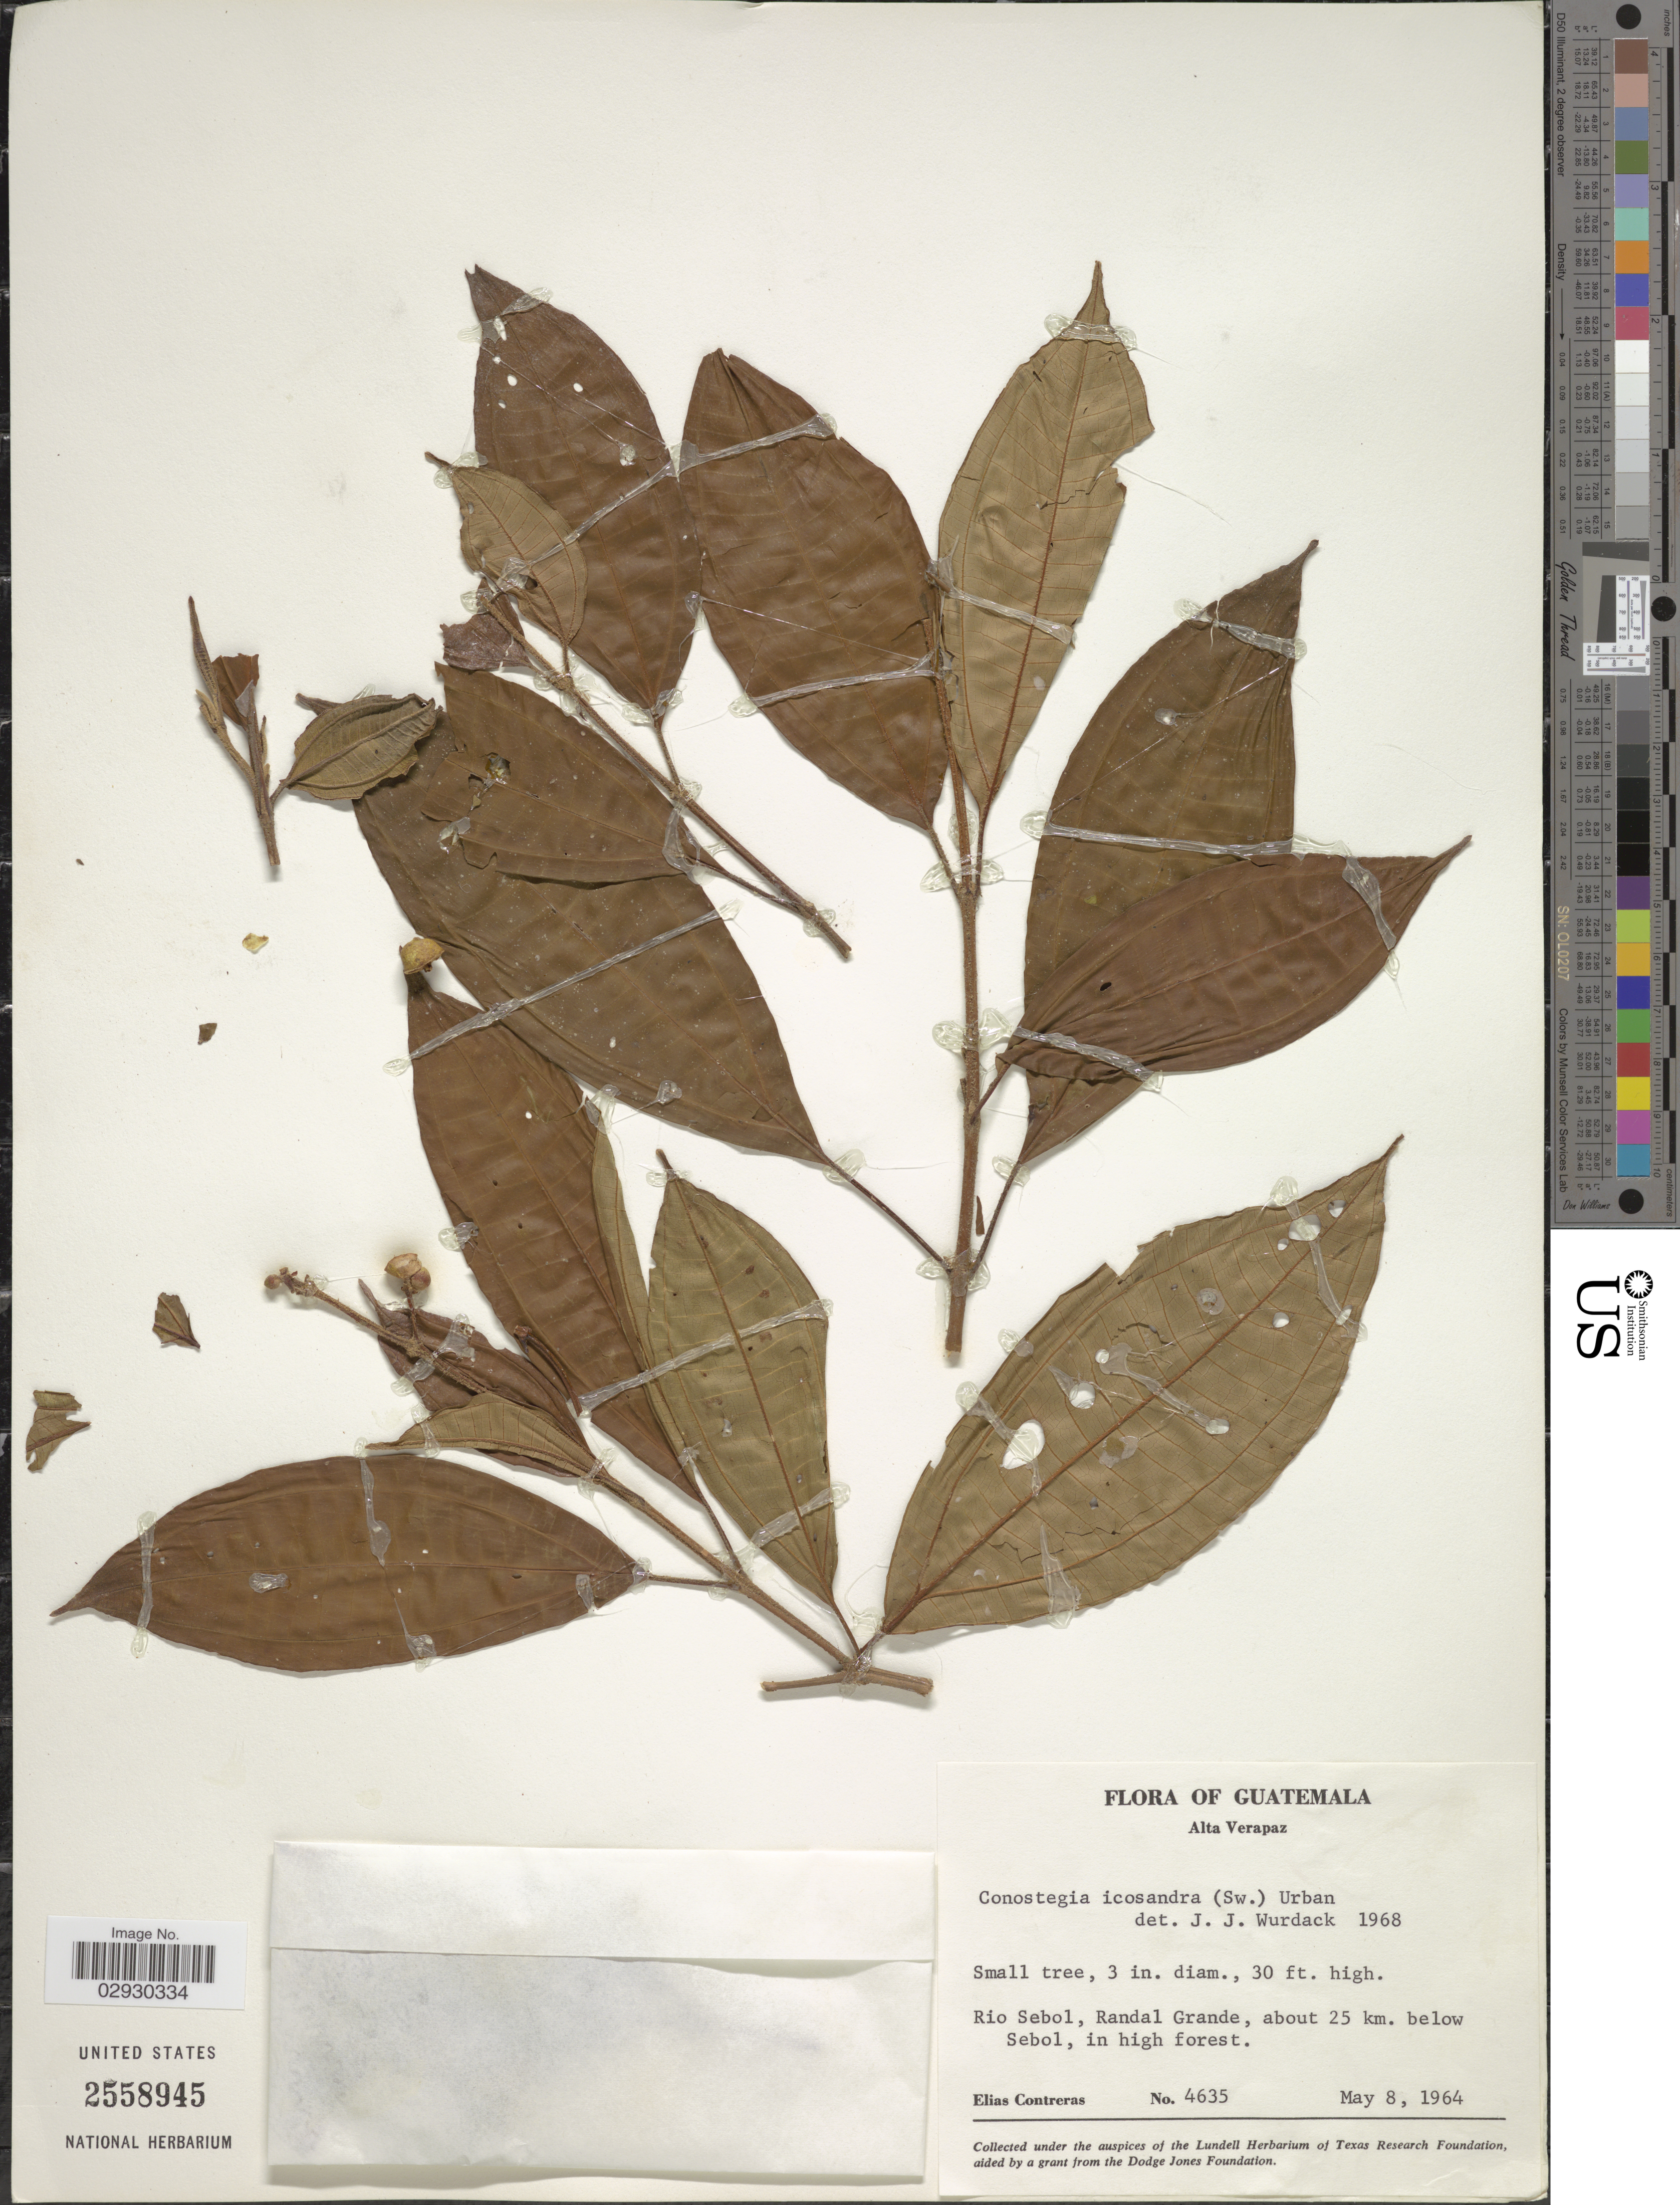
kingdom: Plantae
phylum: Tracheophyta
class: Magnoliopsida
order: Myrtales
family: Melastomataceae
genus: Conostegia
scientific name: Conostegia icosandra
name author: (Sw.) Urb.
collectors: E. Contreras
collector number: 4635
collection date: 1964-05-08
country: Guatemala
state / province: Alta Verapaz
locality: Rio Sebol, Randal Grande, about 25 km. below Sebol.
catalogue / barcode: US 2558945